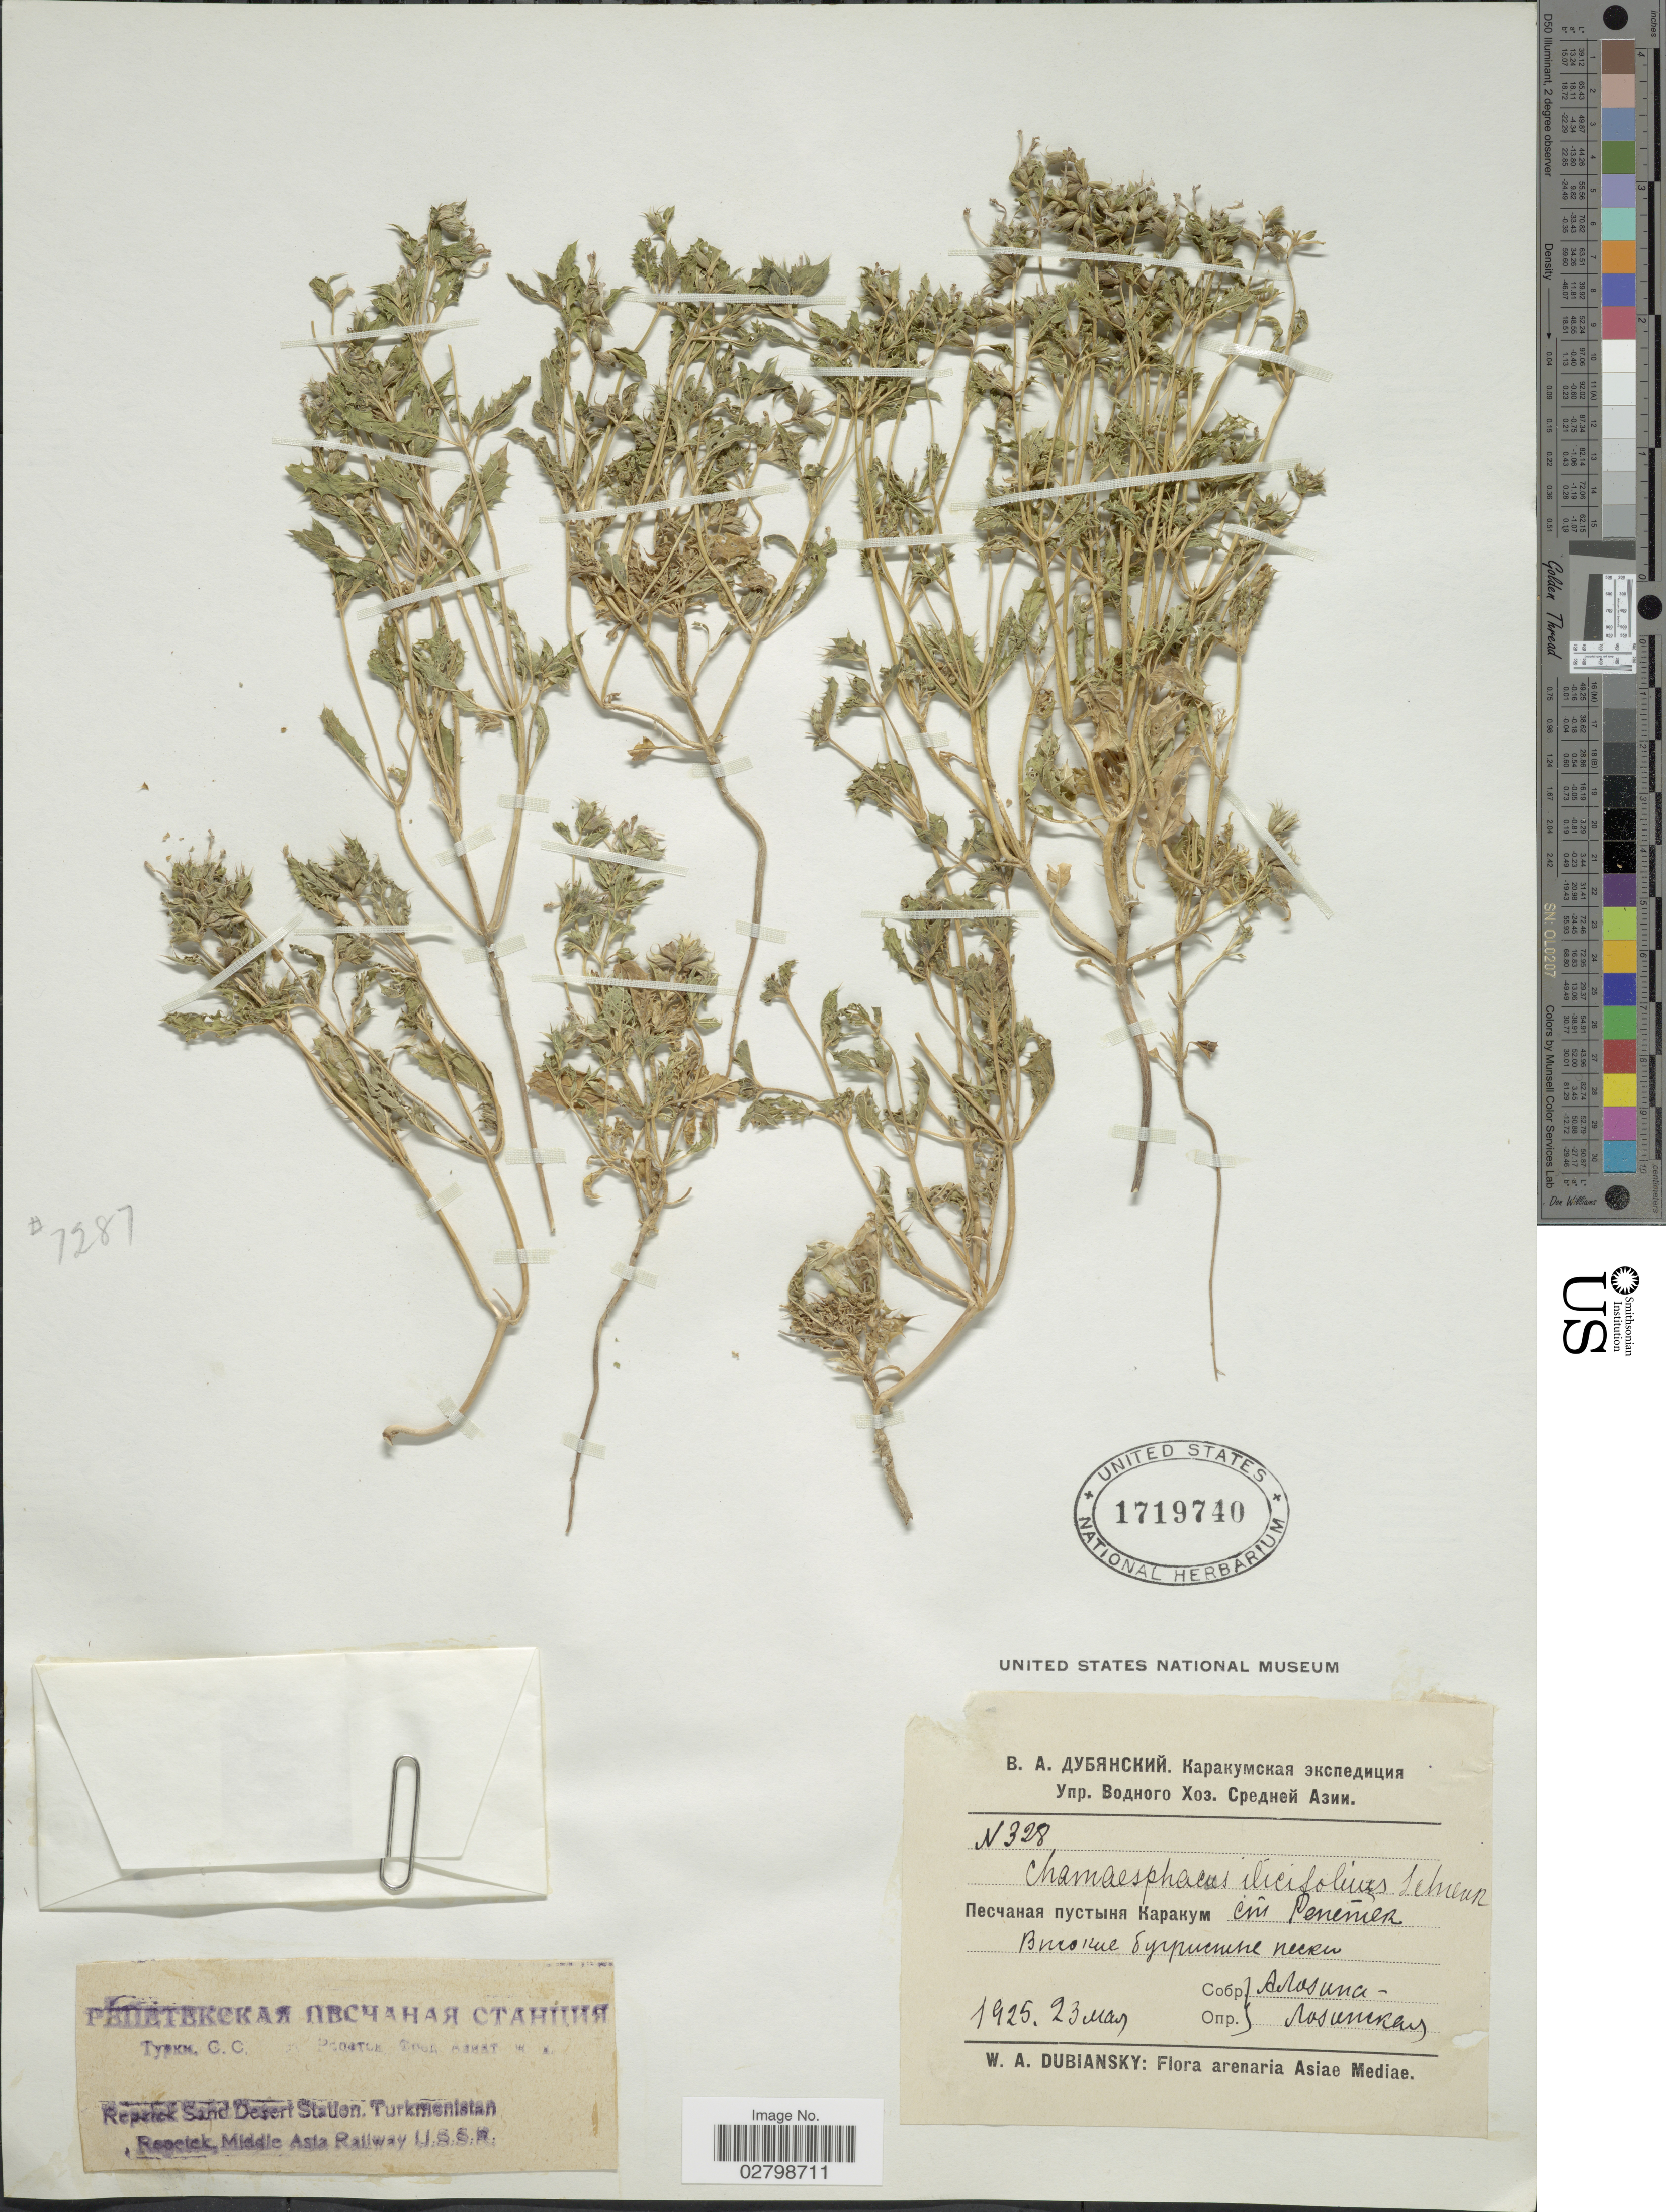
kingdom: Plantae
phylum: Tracheophyta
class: Magnoliopsida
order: Lamiales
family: Lamiaceae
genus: Chamaesphacos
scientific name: Chamaesphacos ilicifolius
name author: Schrenk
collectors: W. Dubiansky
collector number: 328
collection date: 1925-03-23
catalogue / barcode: US 1719740